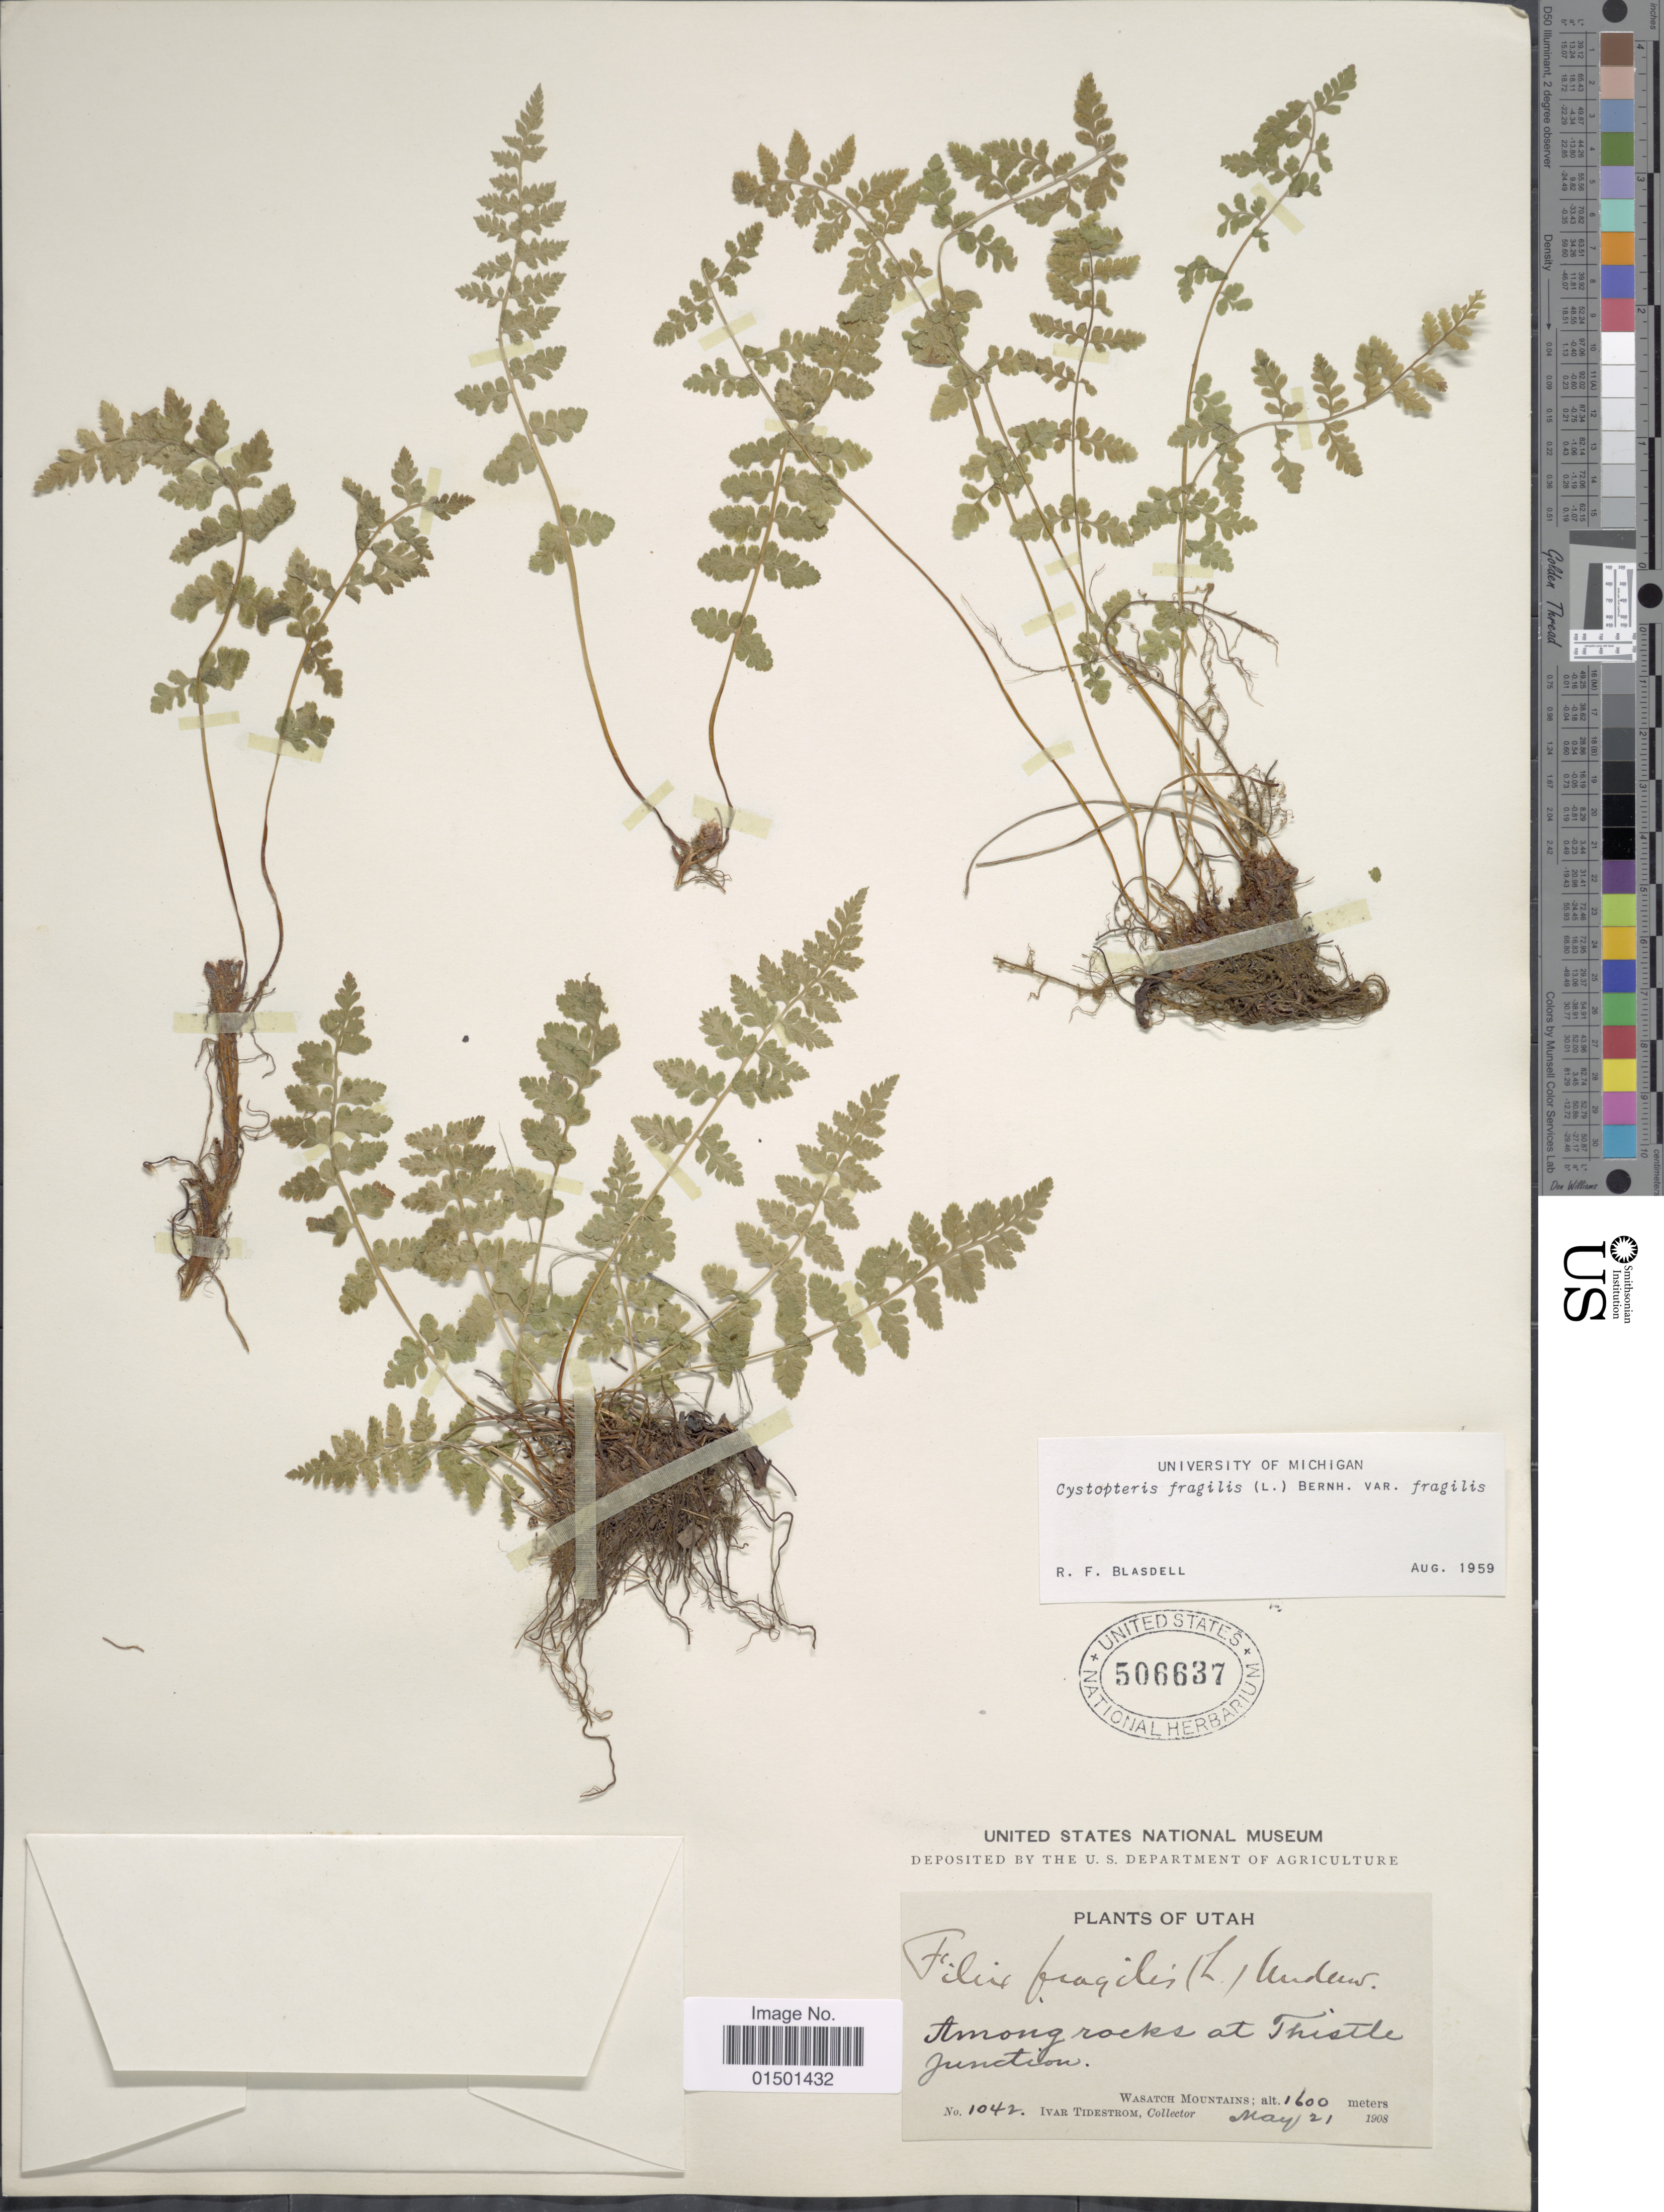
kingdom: Plantae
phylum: Tracheophyta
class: Polypodiopsida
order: Polypodiales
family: Cystopteridaceae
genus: Cystopteris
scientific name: Cystopteris fragilis var. fragilis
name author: (L.) Bernh.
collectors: I. F. Tidestrom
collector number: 1042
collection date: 1908-05-21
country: United States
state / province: Utah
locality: Among rocks at Thistle Junction, Wasatch Mountains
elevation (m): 1600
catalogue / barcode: US 506637